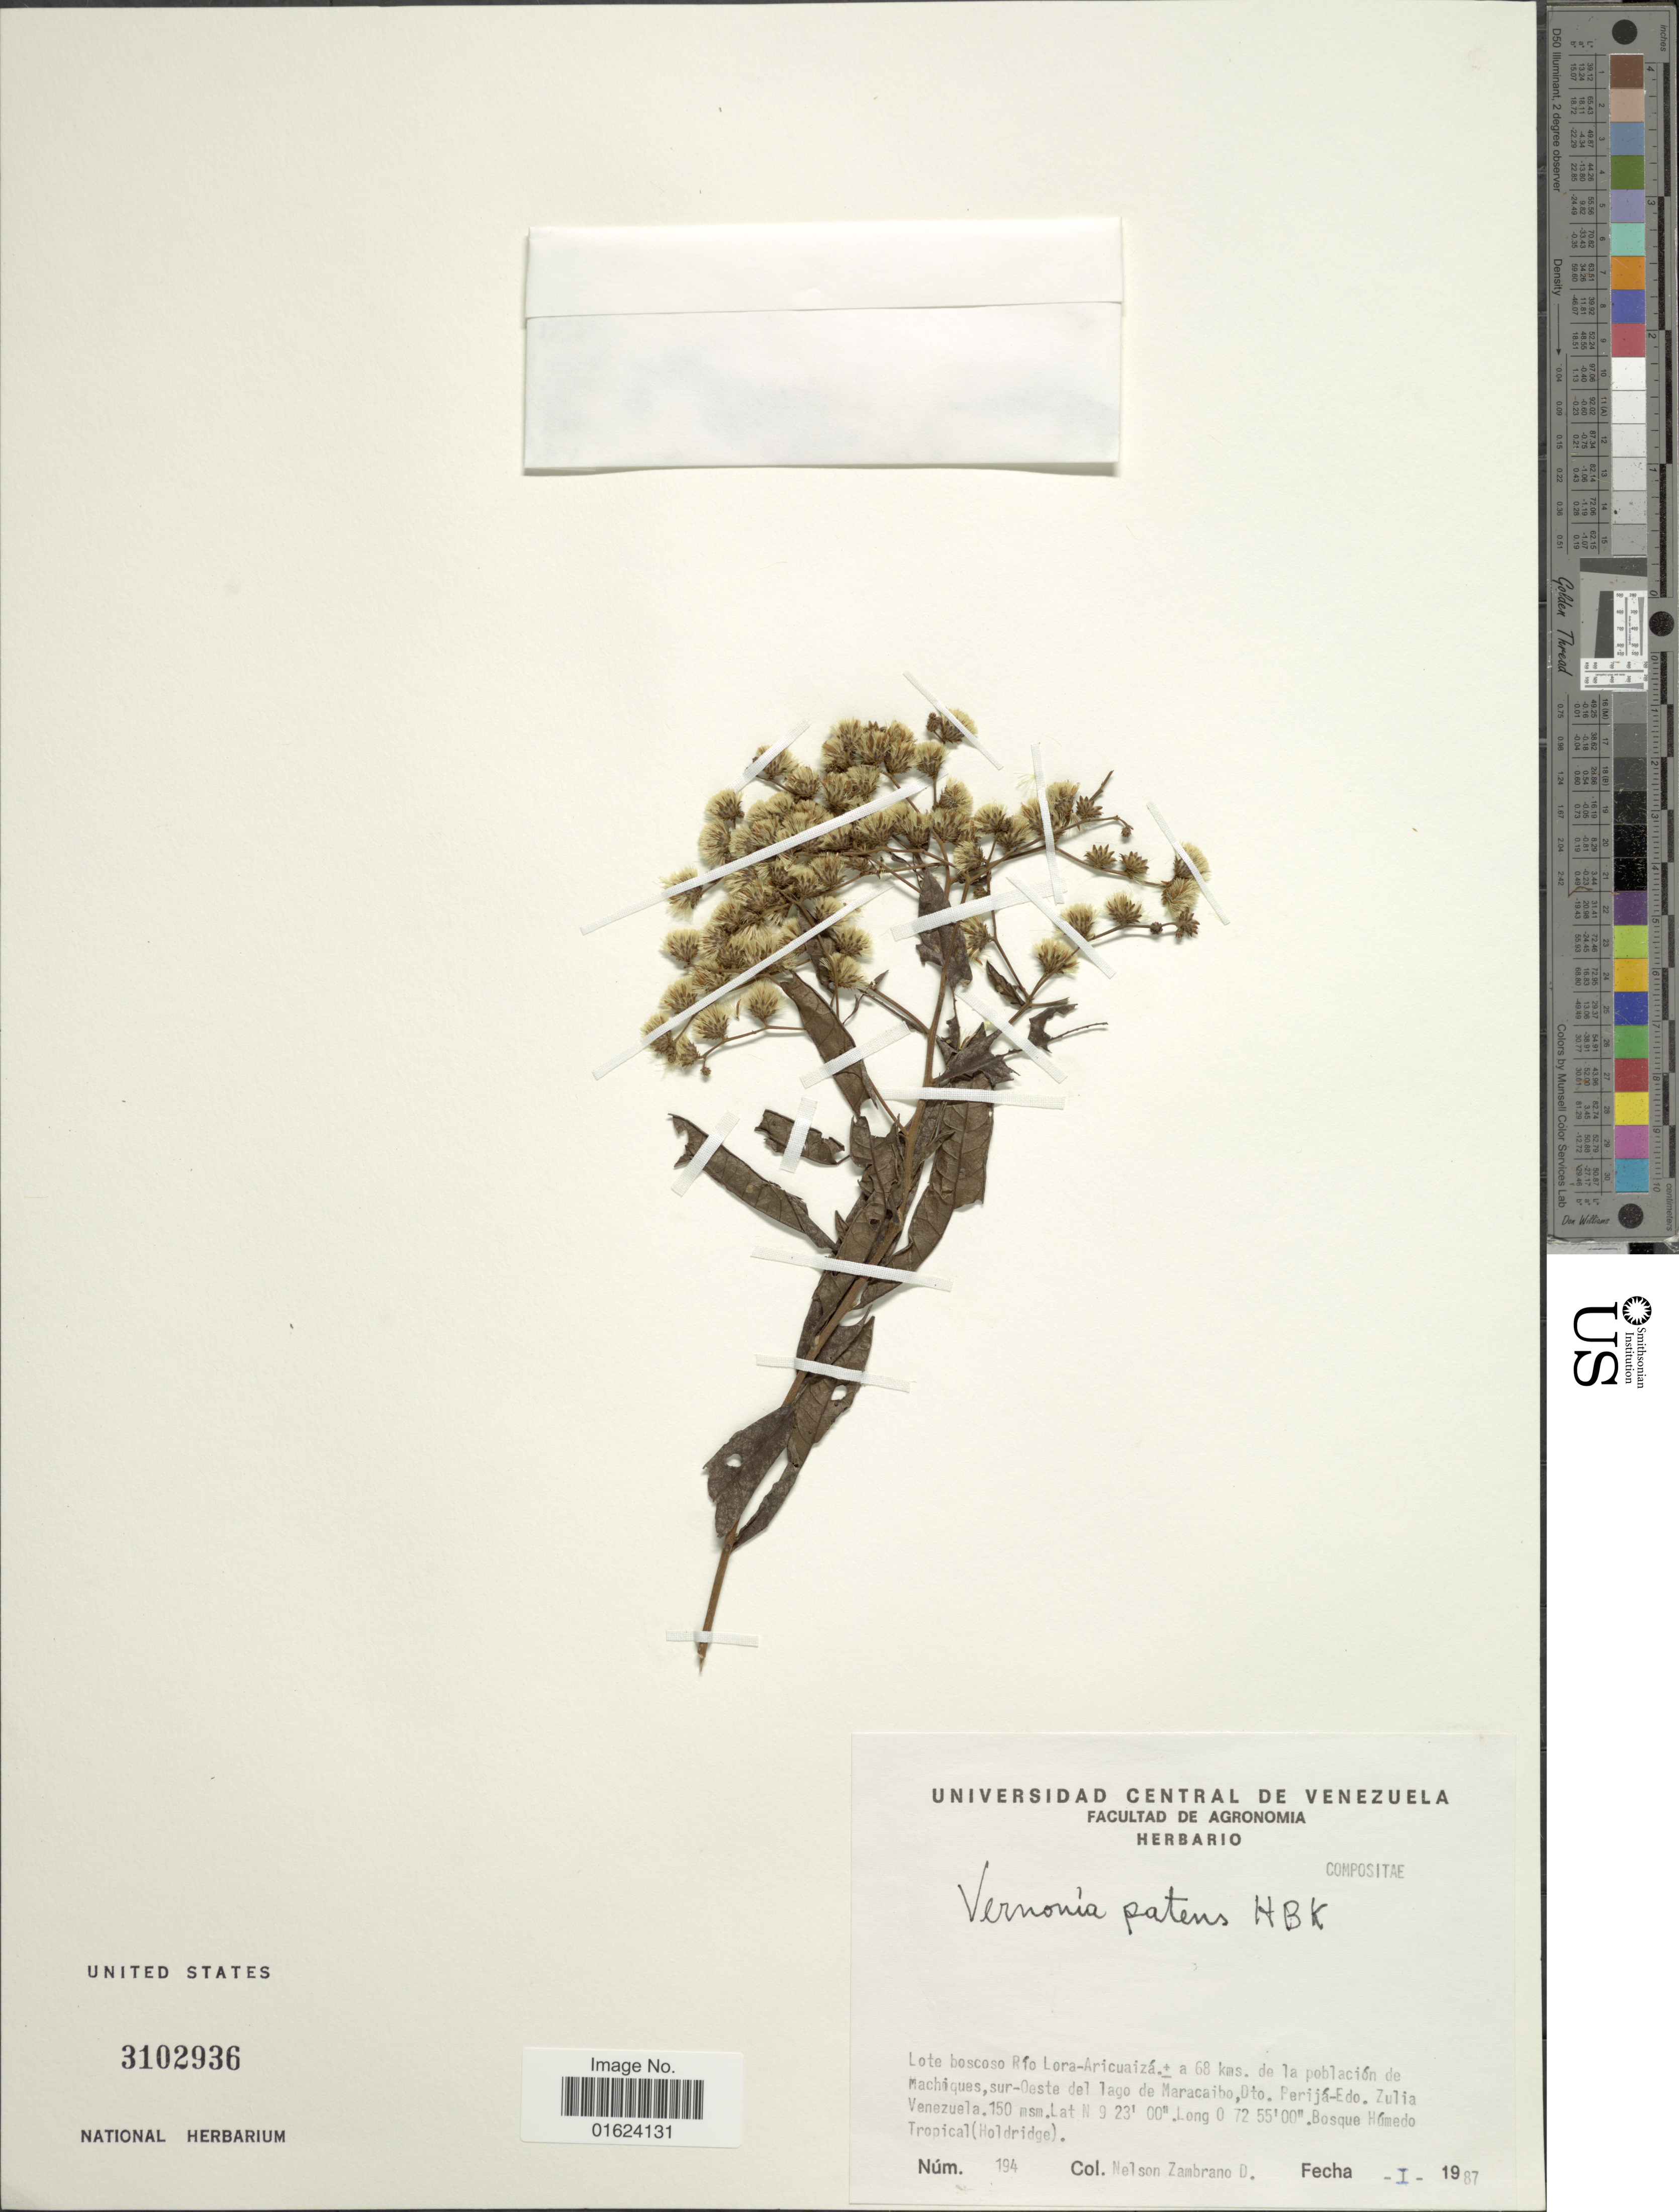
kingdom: Plantae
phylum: Tracheophyta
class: Magnoliopsida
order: Asterales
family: Asteraceae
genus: Vernonanthura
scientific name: Vernonanthura patens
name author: (Kunth) H. Rob.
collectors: N. Zambrano D.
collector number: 194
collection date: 1987-01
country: Venezuela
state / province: Zulia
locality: Lote boscoso Rio Lora-Aricuaiza, ± a 68 kms. de la poblacion de Machiques, sur-Oeste del lago de Maracaibo , Dto. Perija-Edo. Zulia. Venezuela.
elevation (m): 150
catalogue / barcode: US 3102936